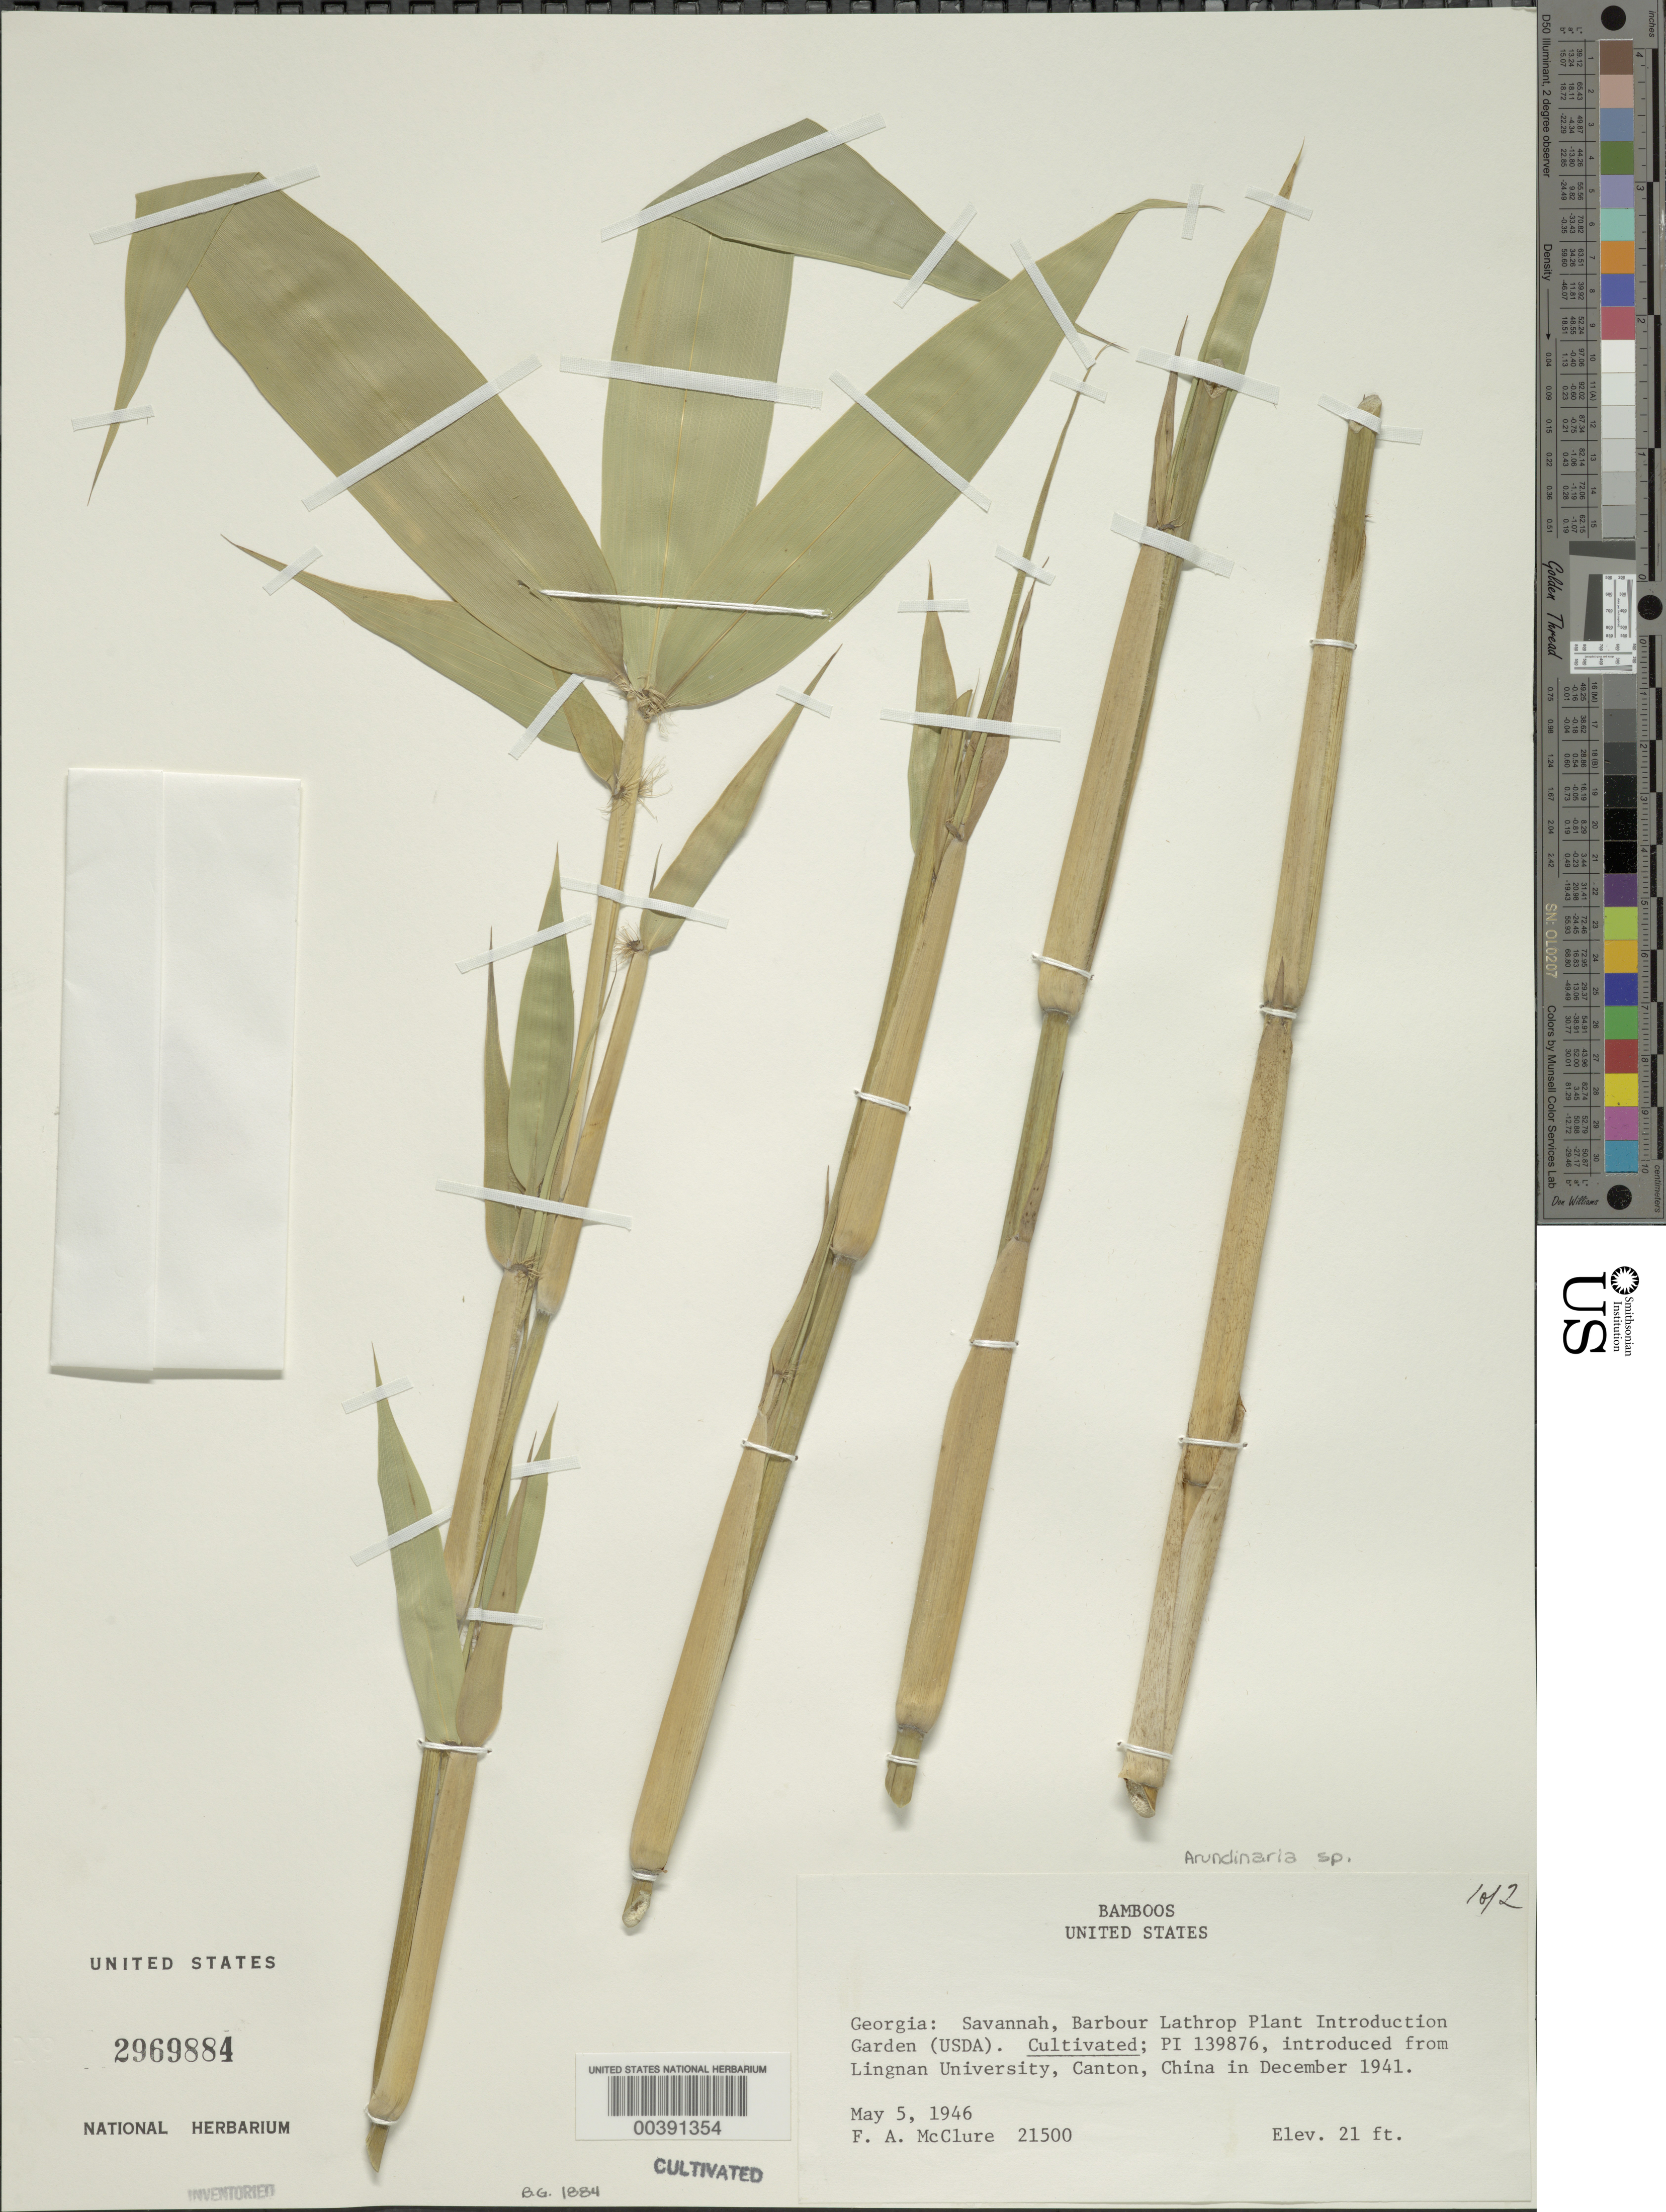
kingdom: Plantae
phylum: Tracheophyta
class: Liliopsida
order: Poales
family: Poaceae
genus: Arundinaria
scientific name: Arundinaria sp.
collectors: F. A. McClure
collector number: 21500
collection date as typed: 05 May 1946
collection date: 1946-05-05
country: United States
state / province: Georgia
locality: Savannah, Barbour Lathrop Plant Introduction Garden (USDA)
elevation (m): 6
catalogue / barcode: US 2969884